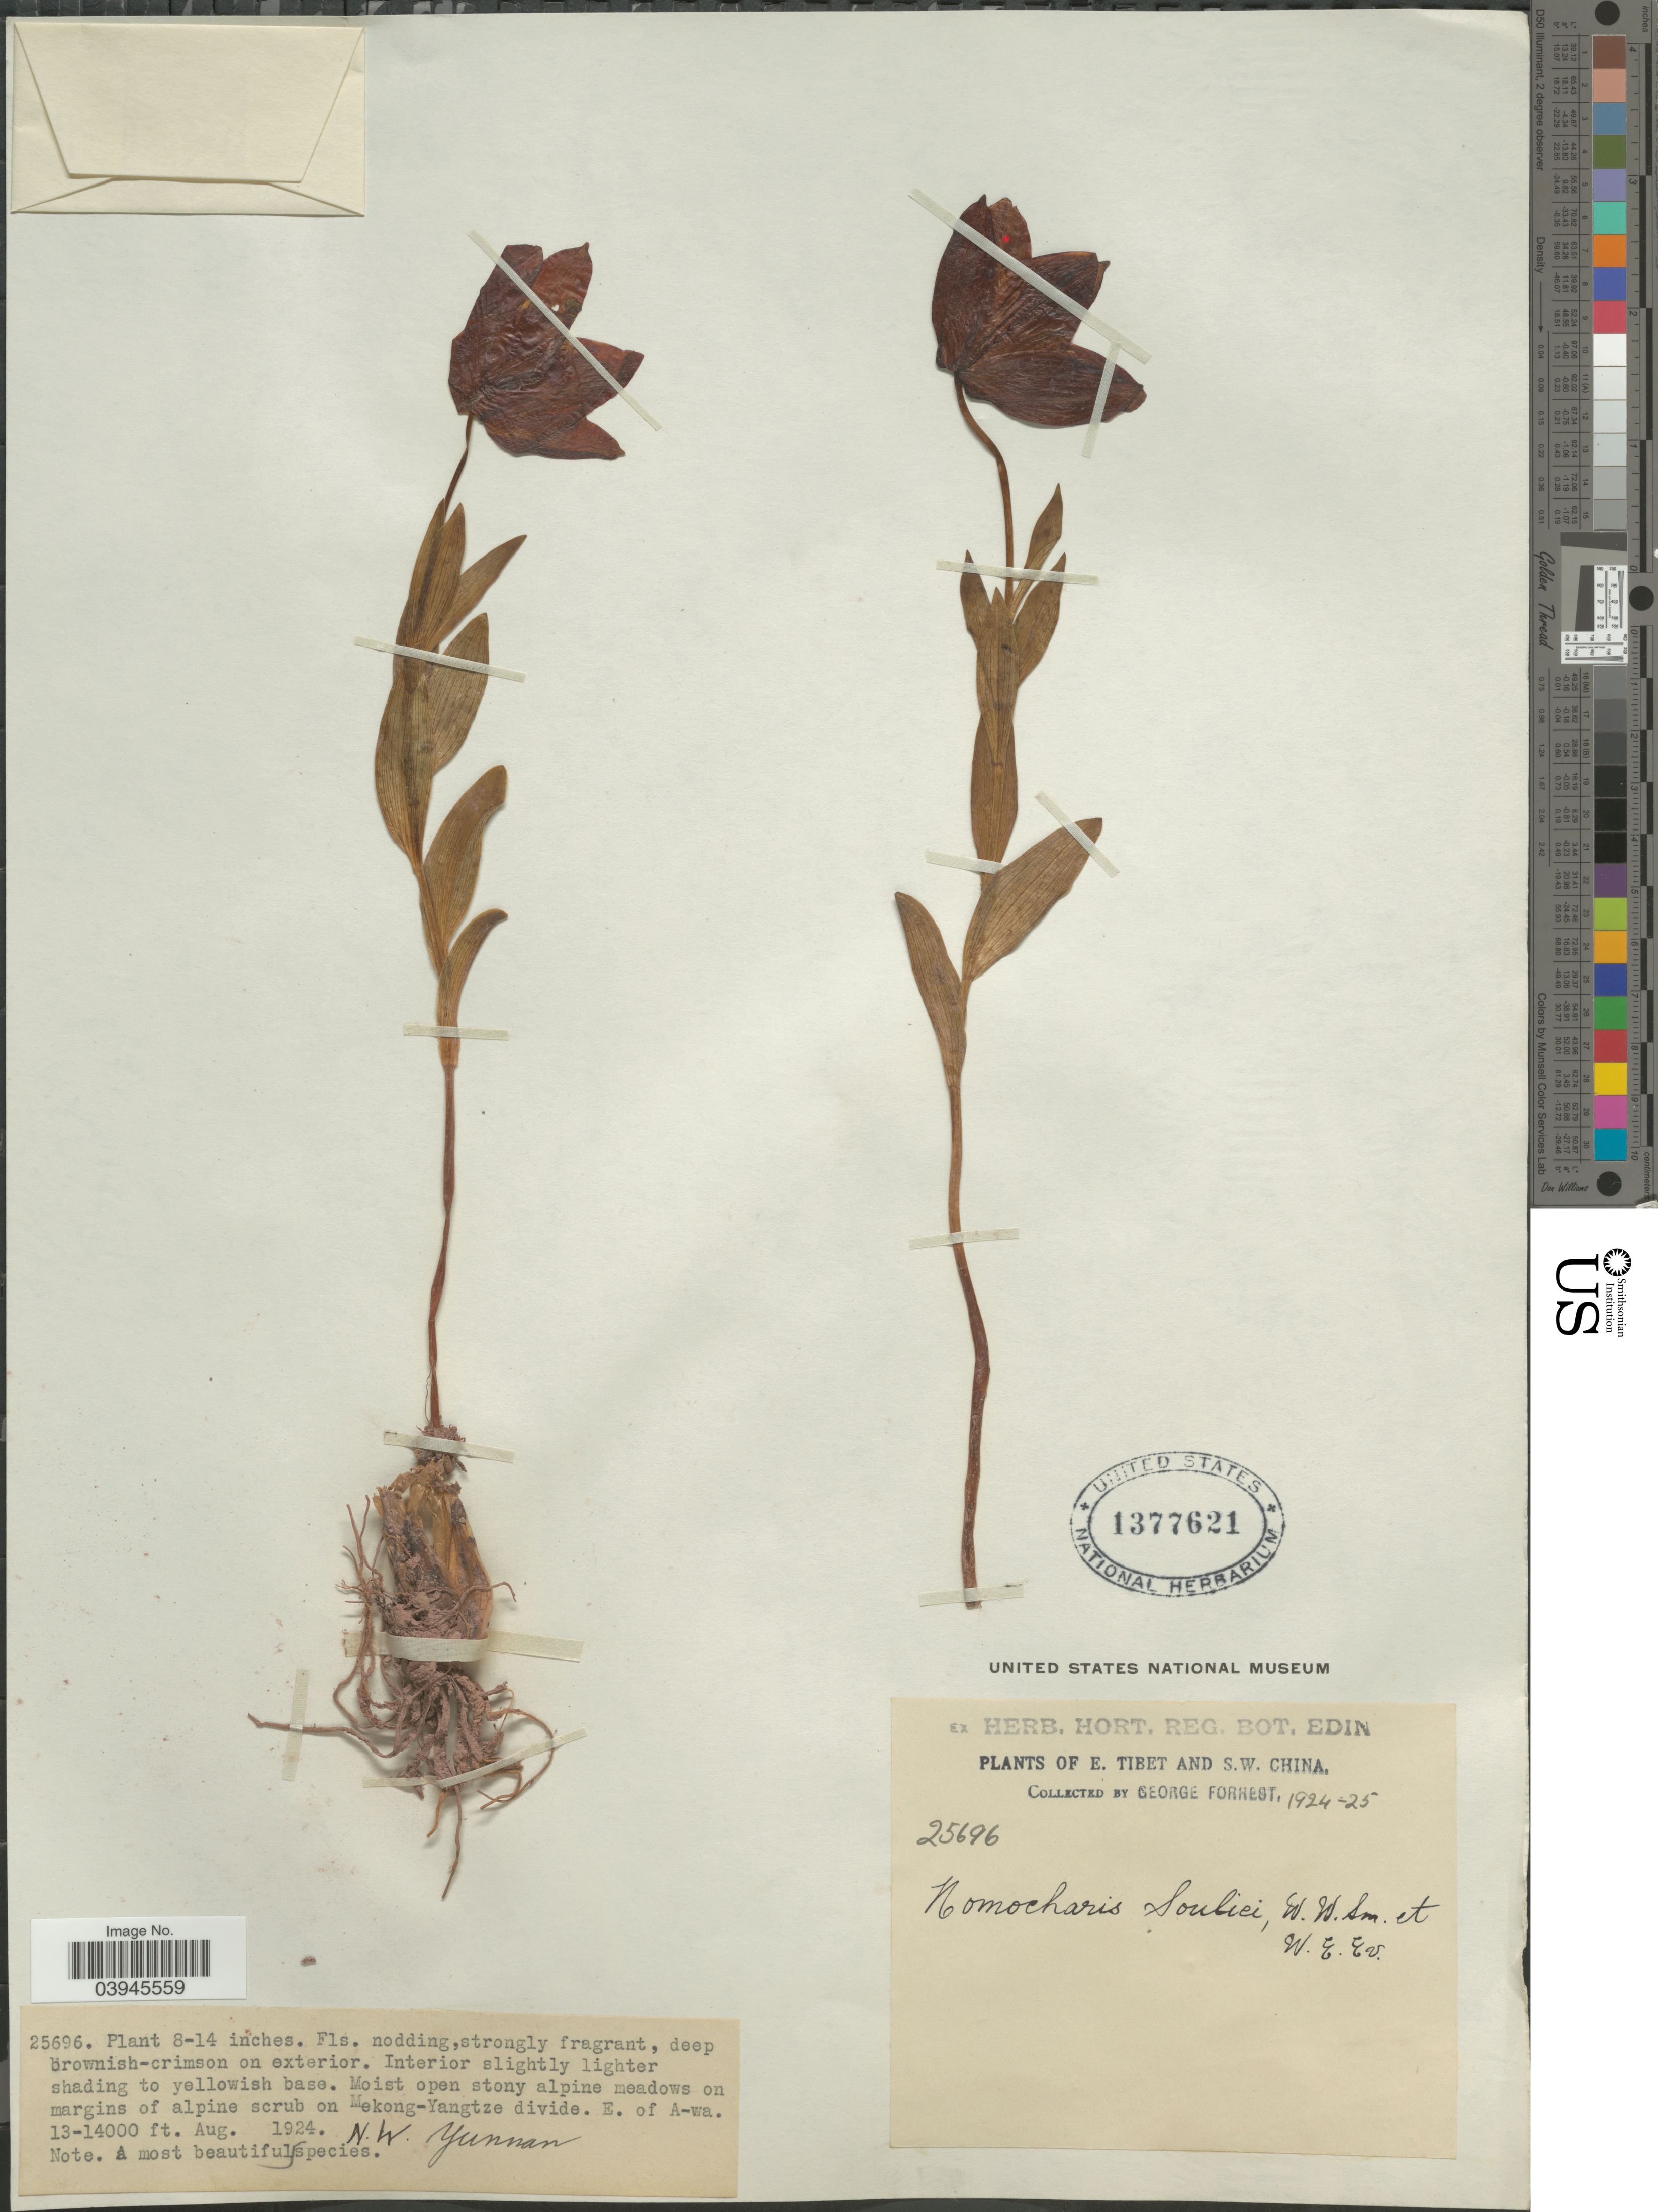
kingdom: Plantae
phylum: Tracheophyta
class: Liliopsida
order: Liliales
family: Liliaceae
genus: Lilium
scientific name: Lilium souliei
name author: (Franch.) Sealy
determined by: Strong, Mark T., (BOT), Smithsonian Institution - National Museum of Natural History (UNITED STATES)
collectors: G. Forrest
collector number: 25696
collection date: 1924-08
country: China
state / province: Yunnan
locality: Moist open stony alpine meadows on margins of alpine scrub on Mekong-Yangtze divide. E. of A-wa. N.W. Yunnan. S.W. China.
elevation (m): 3962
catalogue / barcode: US 1377621